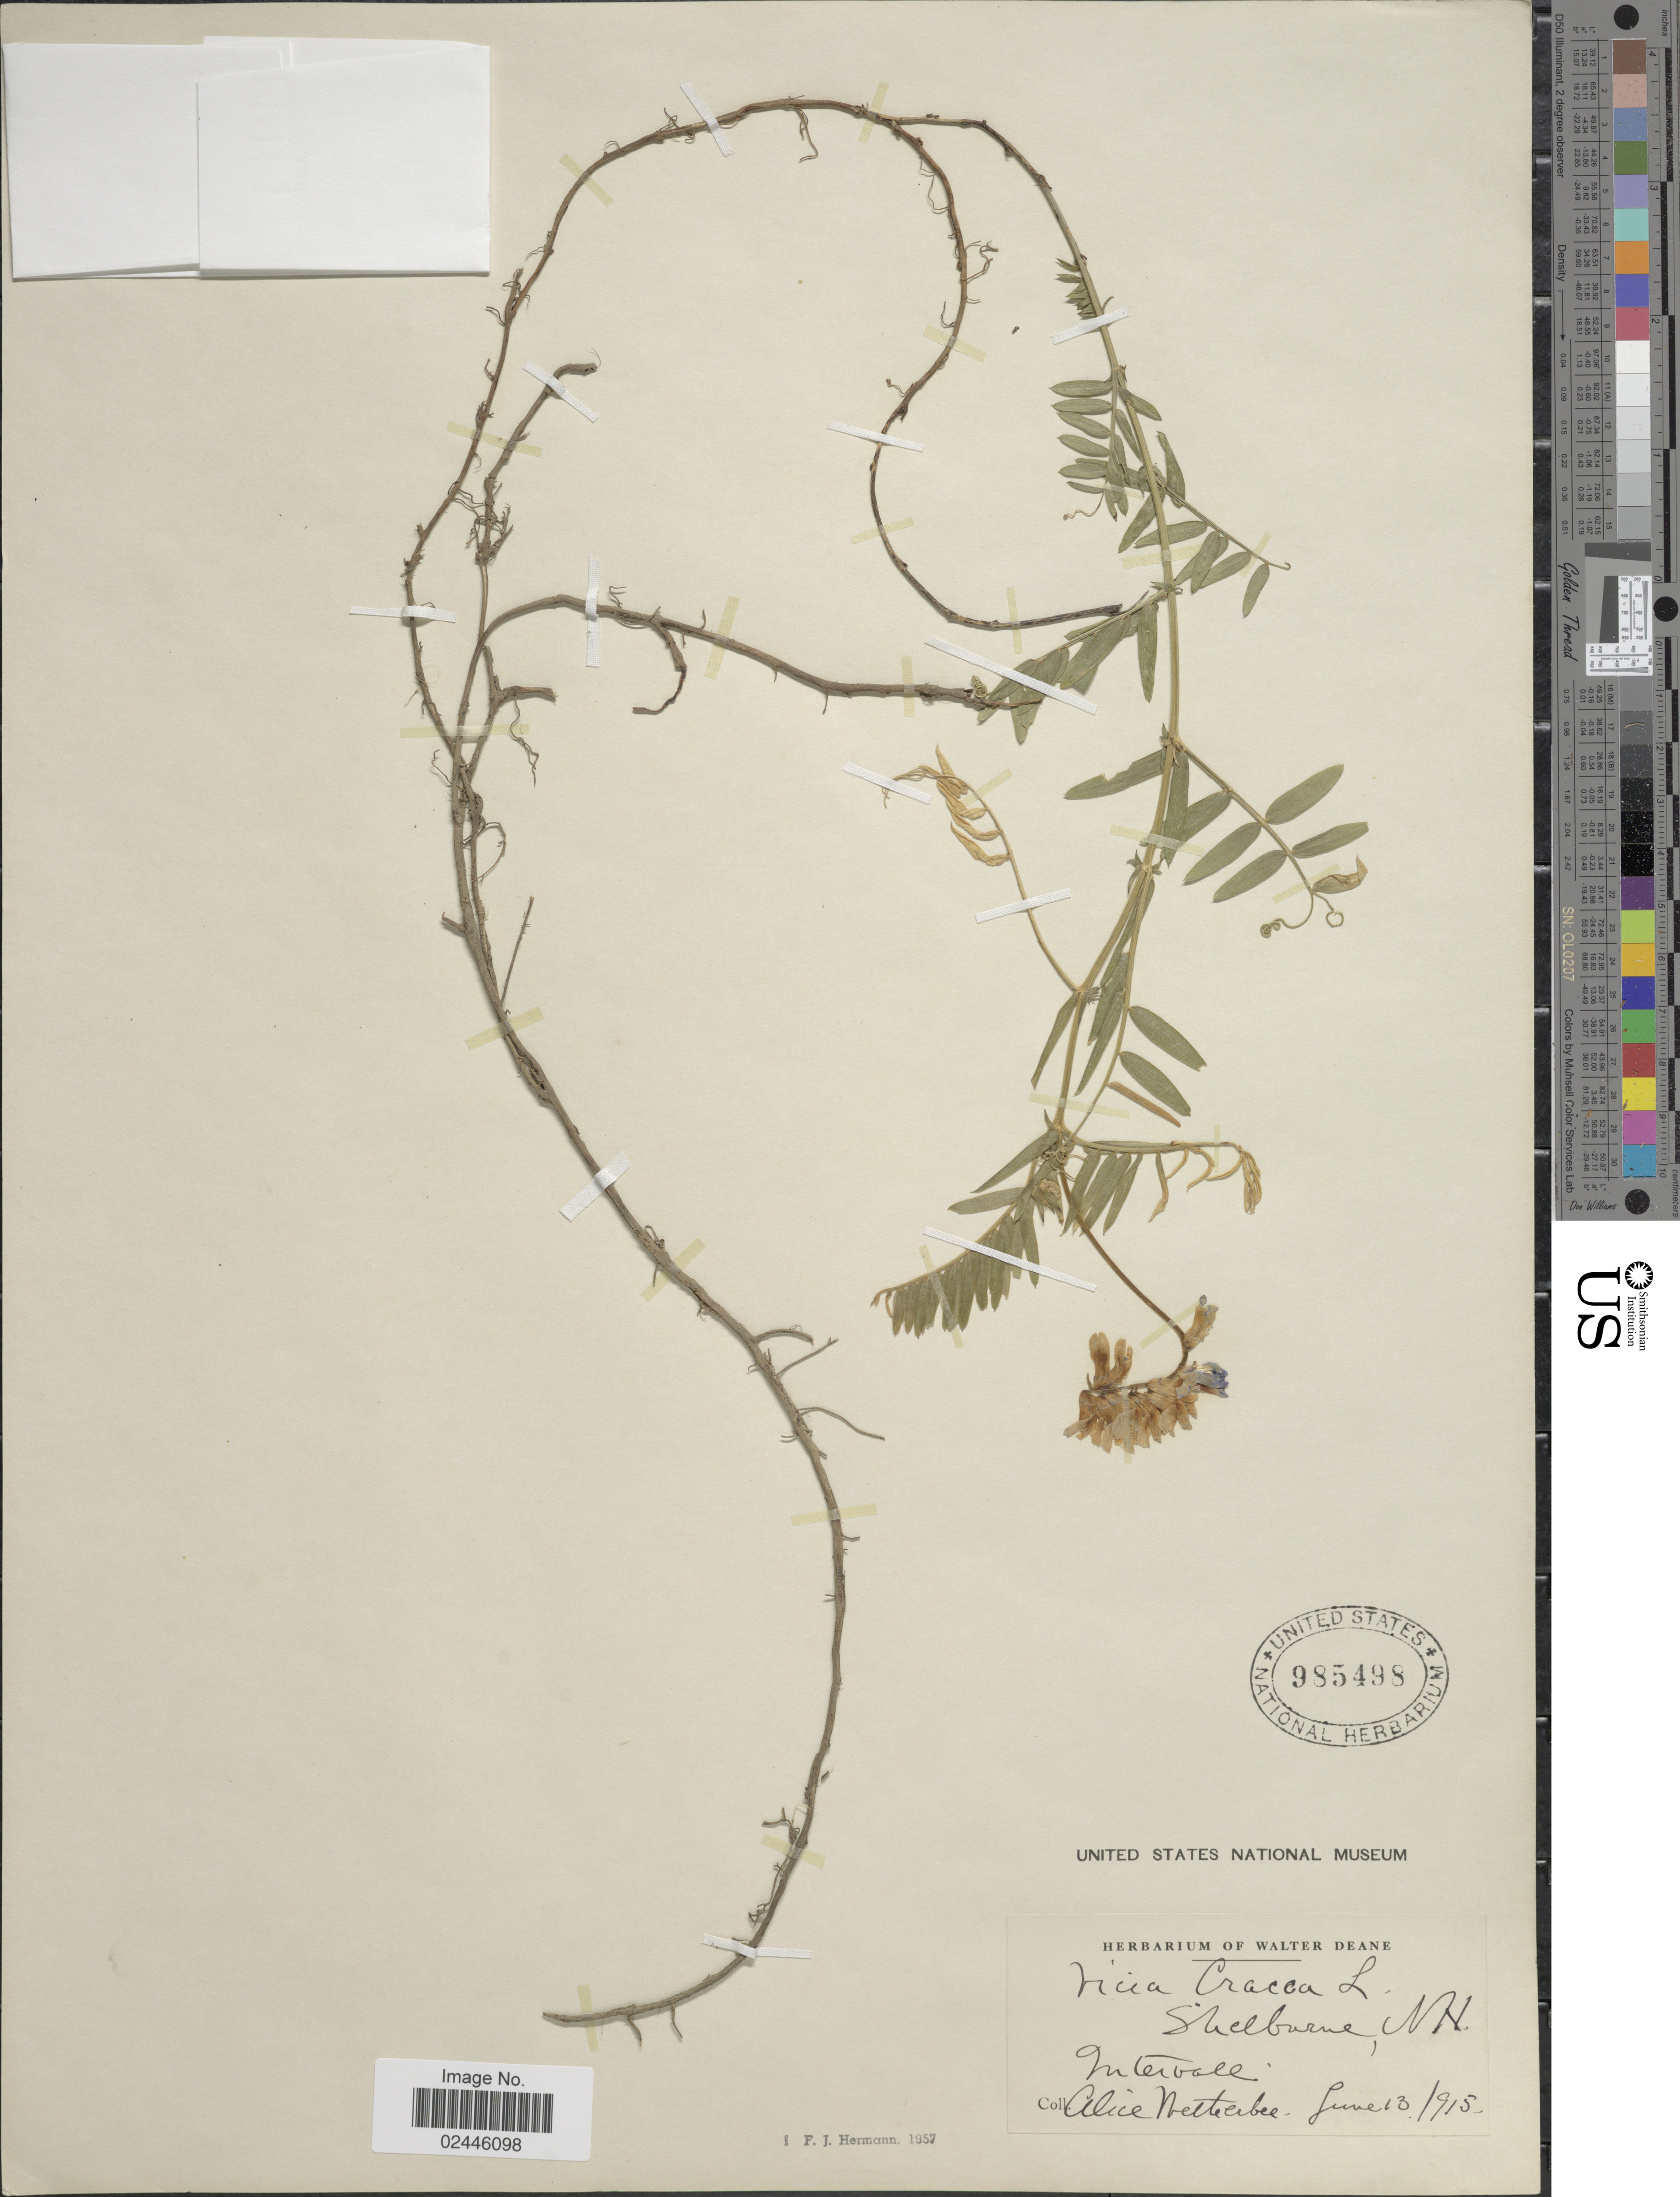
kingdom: Plantae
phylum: Tracheophyta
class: Magnoliopsida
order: Fabales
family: Fabaceae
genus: Vicia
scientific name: Vicia cracca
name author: L.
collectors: A. Wetherbee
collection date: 1915-06-13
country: United States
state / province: New Hampshire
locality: Shelburne, Intervall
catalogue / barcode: US 9854498